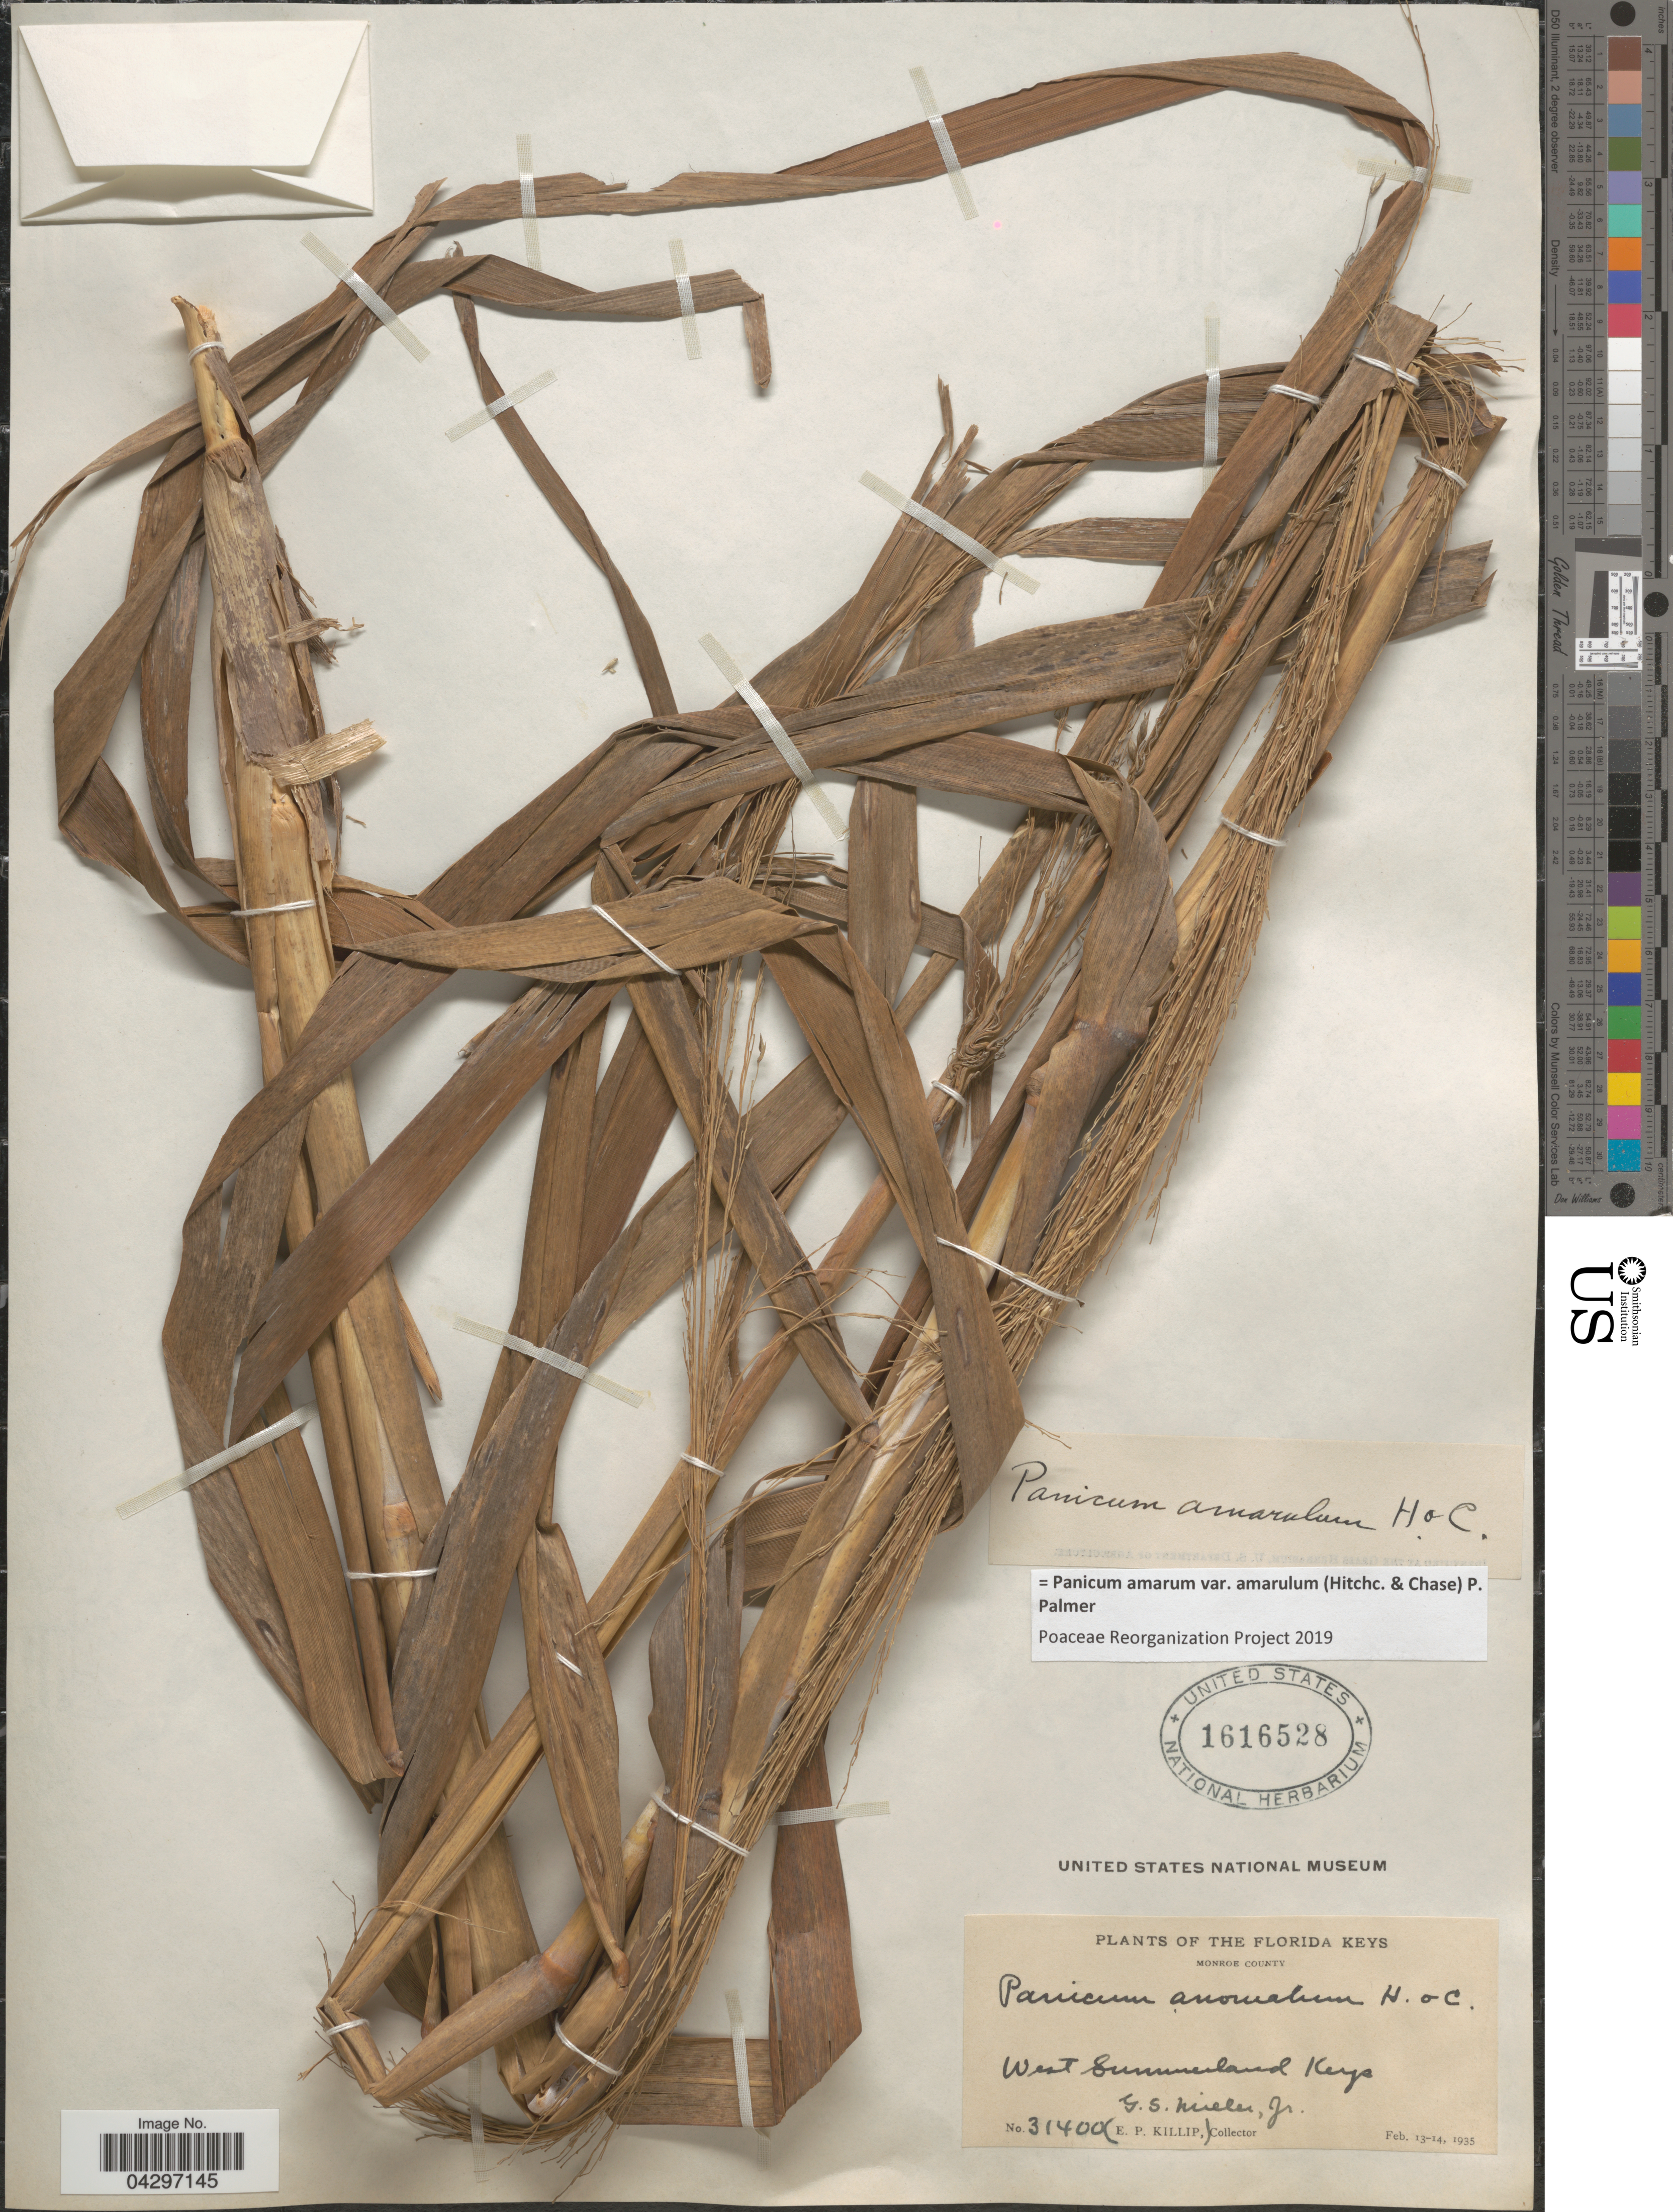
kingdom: Plantae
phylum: Tracheophyta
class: Liliopsida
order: Poales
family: Poaceae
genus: Panicum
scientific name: Panicum amarum var. amarulum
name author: (Hitchc. & Chase) Freckmann & Lelong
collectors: E. P. Killip & G. S. Miller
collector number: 31400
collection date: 1935-02-13/1935-02-14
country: United States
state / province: Florida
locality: Florida Keys. Monroe County. West Summerland Keys.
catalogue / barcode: US 1616528